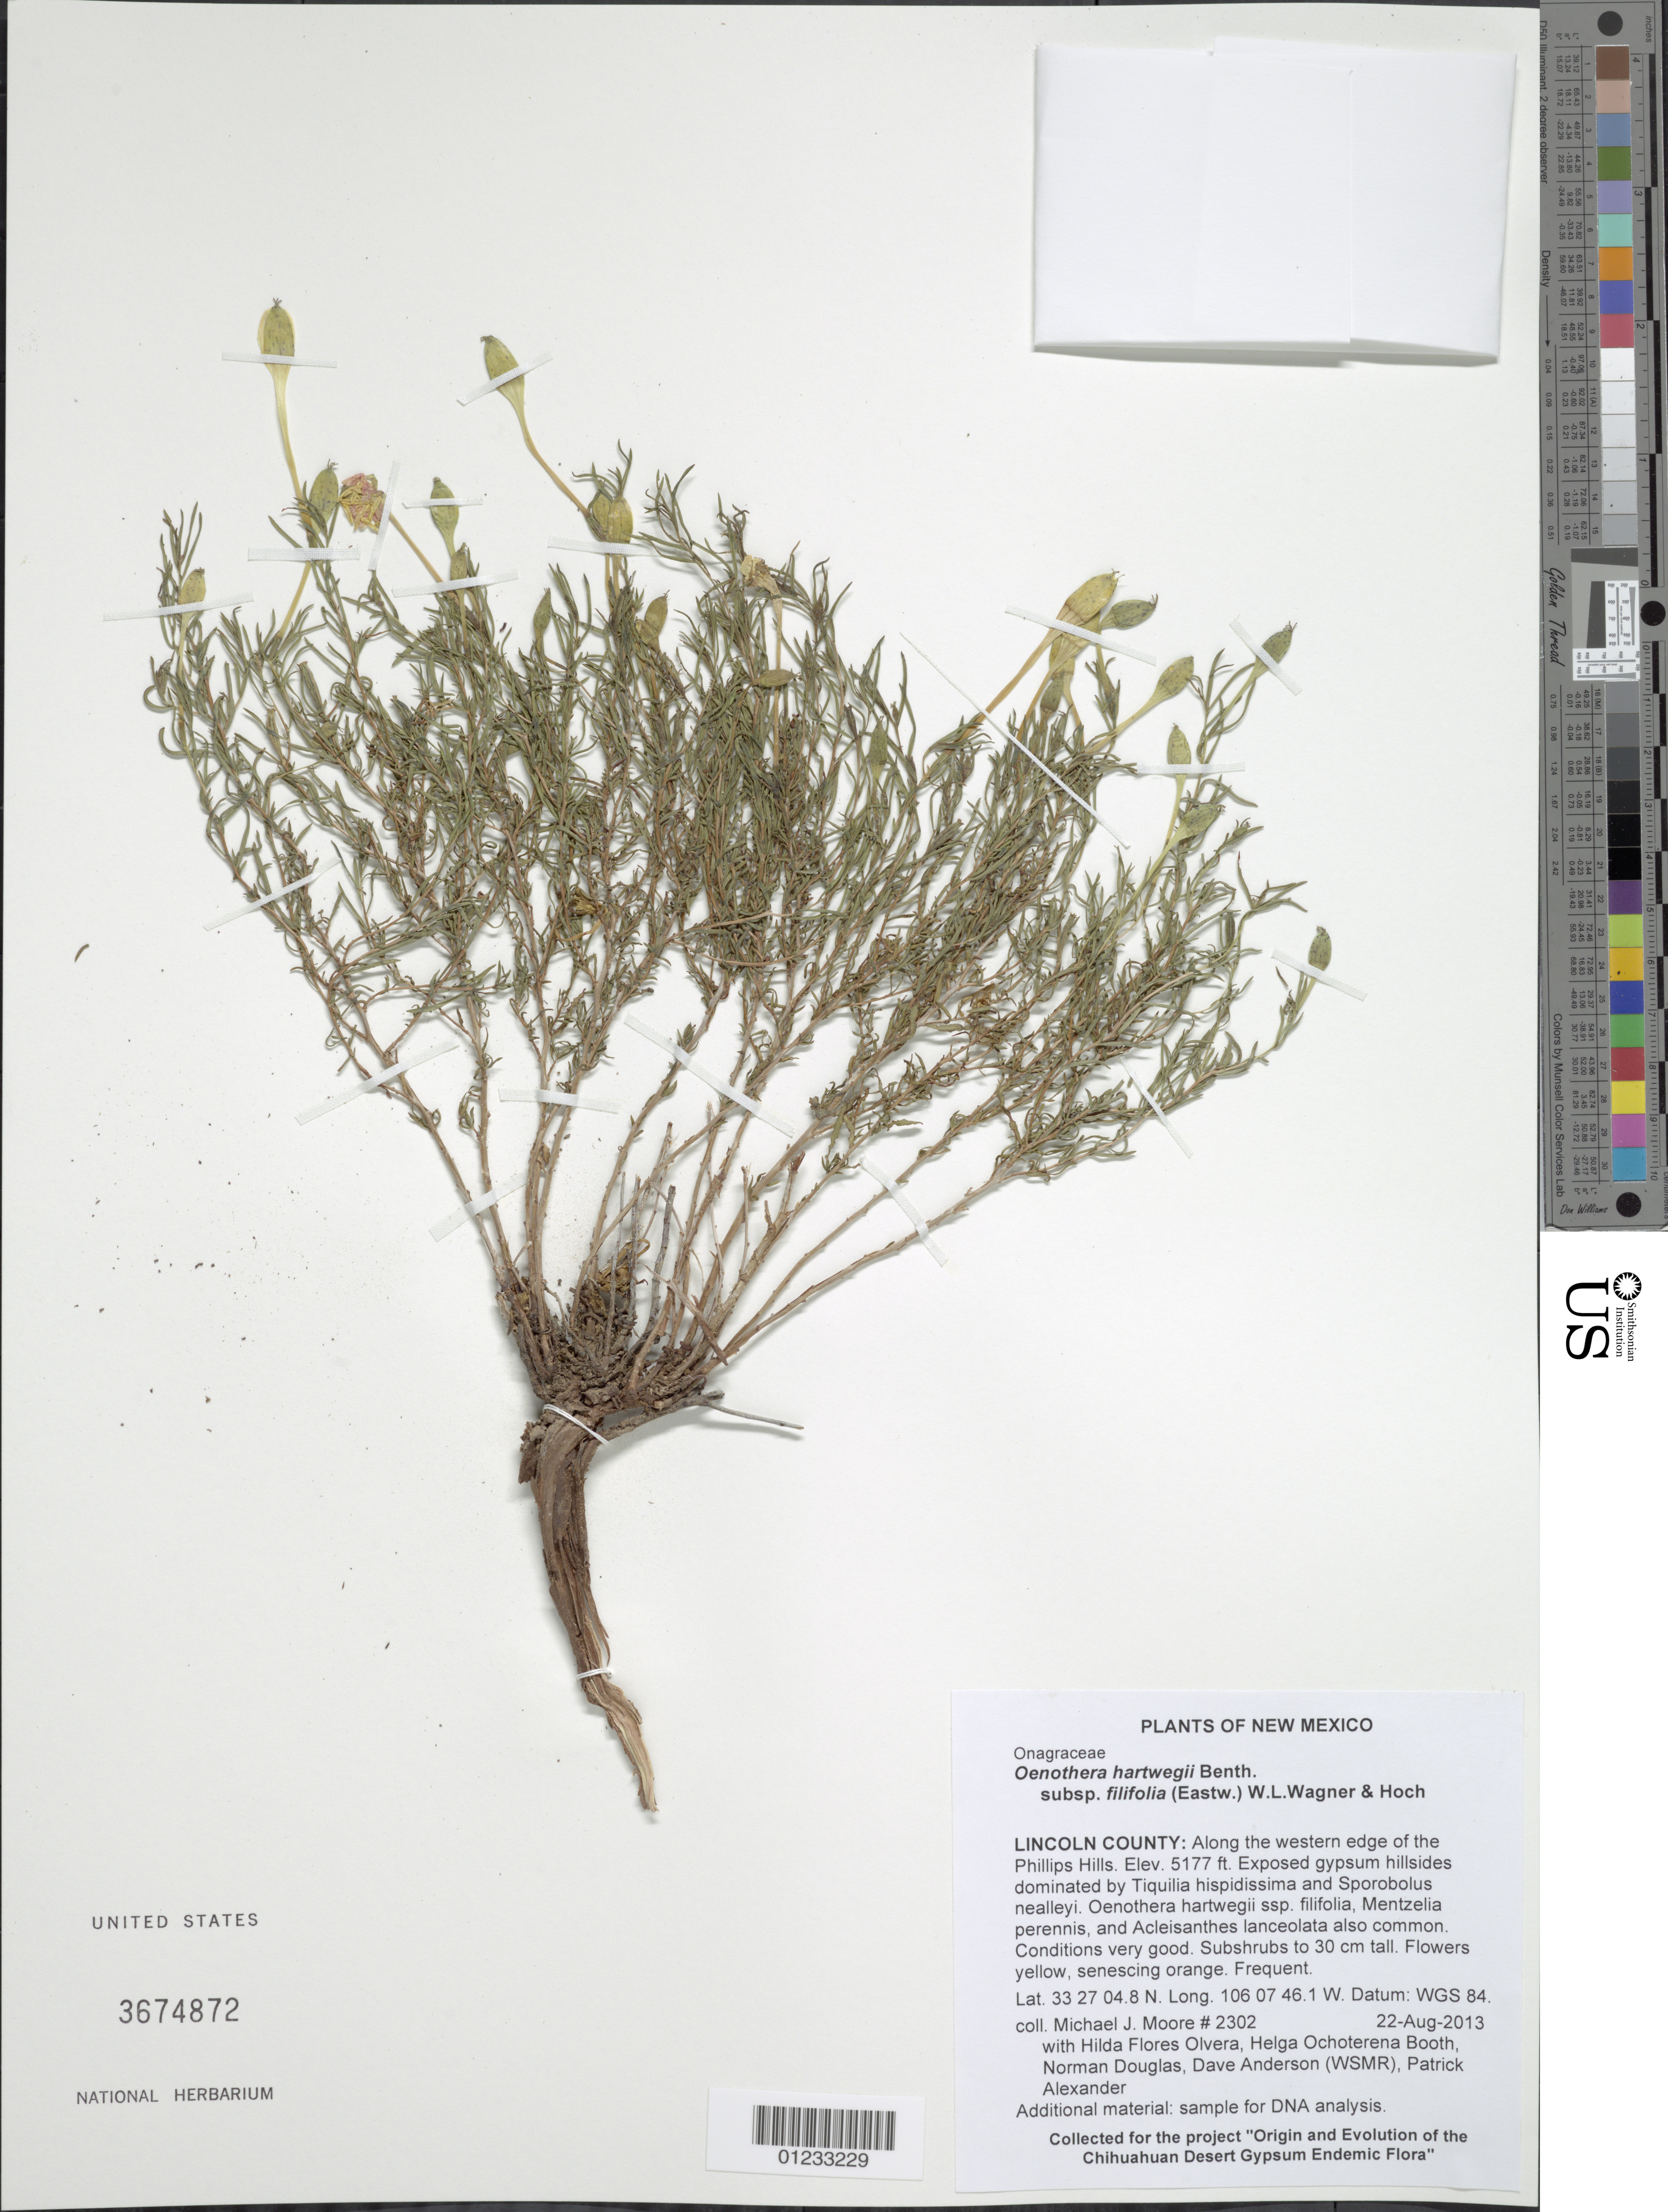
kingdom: Plantae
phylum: Tracheophyta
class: Magnoliopsida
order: Myrtales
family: Onagraceae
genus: Oenothera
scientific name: Oenothera hartwegii subsp. filifolia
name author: (Eastw.) W.L. Wagner & Hoch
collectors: M. J. Moore, H. Flores Olvera, H. Ochoterena-Booth, N. Douglas, D. Anderson & P. Alexander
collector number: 2302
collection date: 2009-08-21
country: United States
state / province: New Mexico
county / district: Lincoln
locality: Along the western edge of the Phillips Hills.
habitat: Exposed gypsum hillsides dominated by Tiquilia hispidissima and Sporobolus nealleyi. Oenothera hartwegii ssp. filifolia, Mentzelia perennis, and Acleisanthes lanceolata also common. Conditions very good.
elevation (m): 1578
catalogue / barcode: US 3674872